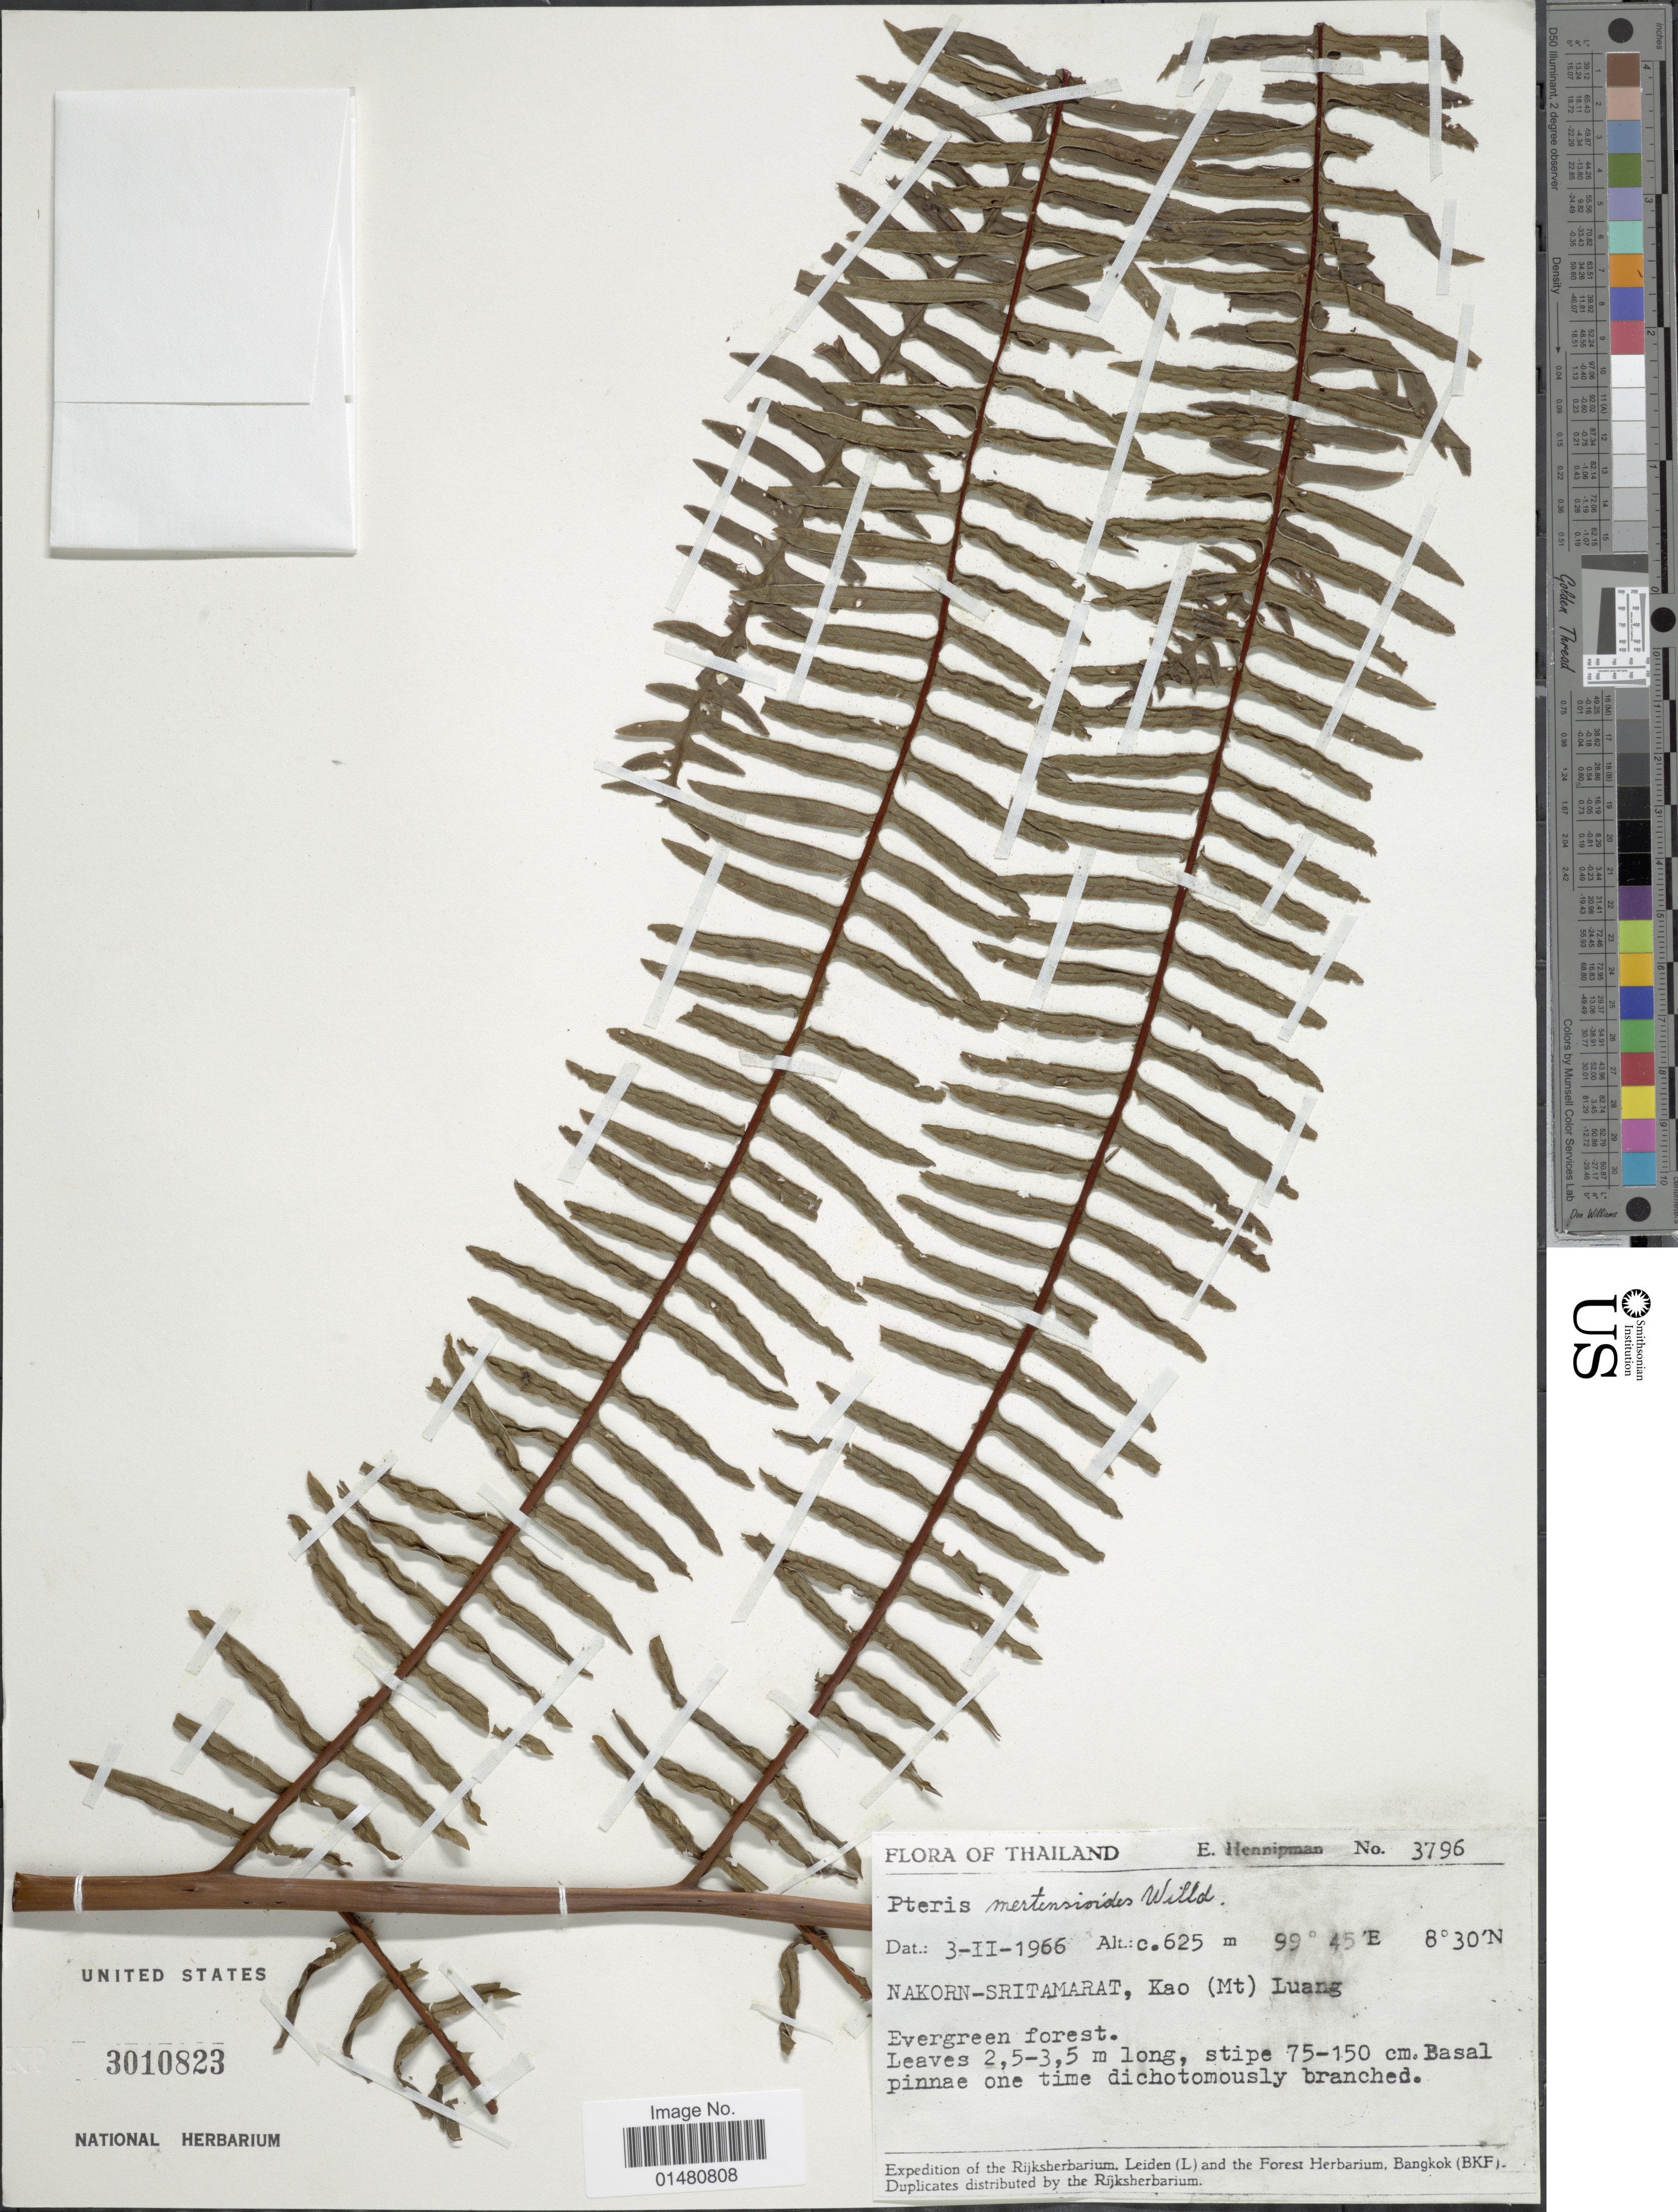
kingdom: Plantae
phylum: Tracheophyta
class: Polypodiopsida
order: Polypodiales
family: Pteridaceae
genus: Pteris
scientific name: Pteris mertensioides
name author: Willd.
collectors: E. Hennipman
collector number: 3796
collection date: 1966-02-03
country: Thailand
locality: Nakorn-Sritamarat, Kao (Mt) Luang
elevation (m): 625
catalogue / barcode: US 3010823